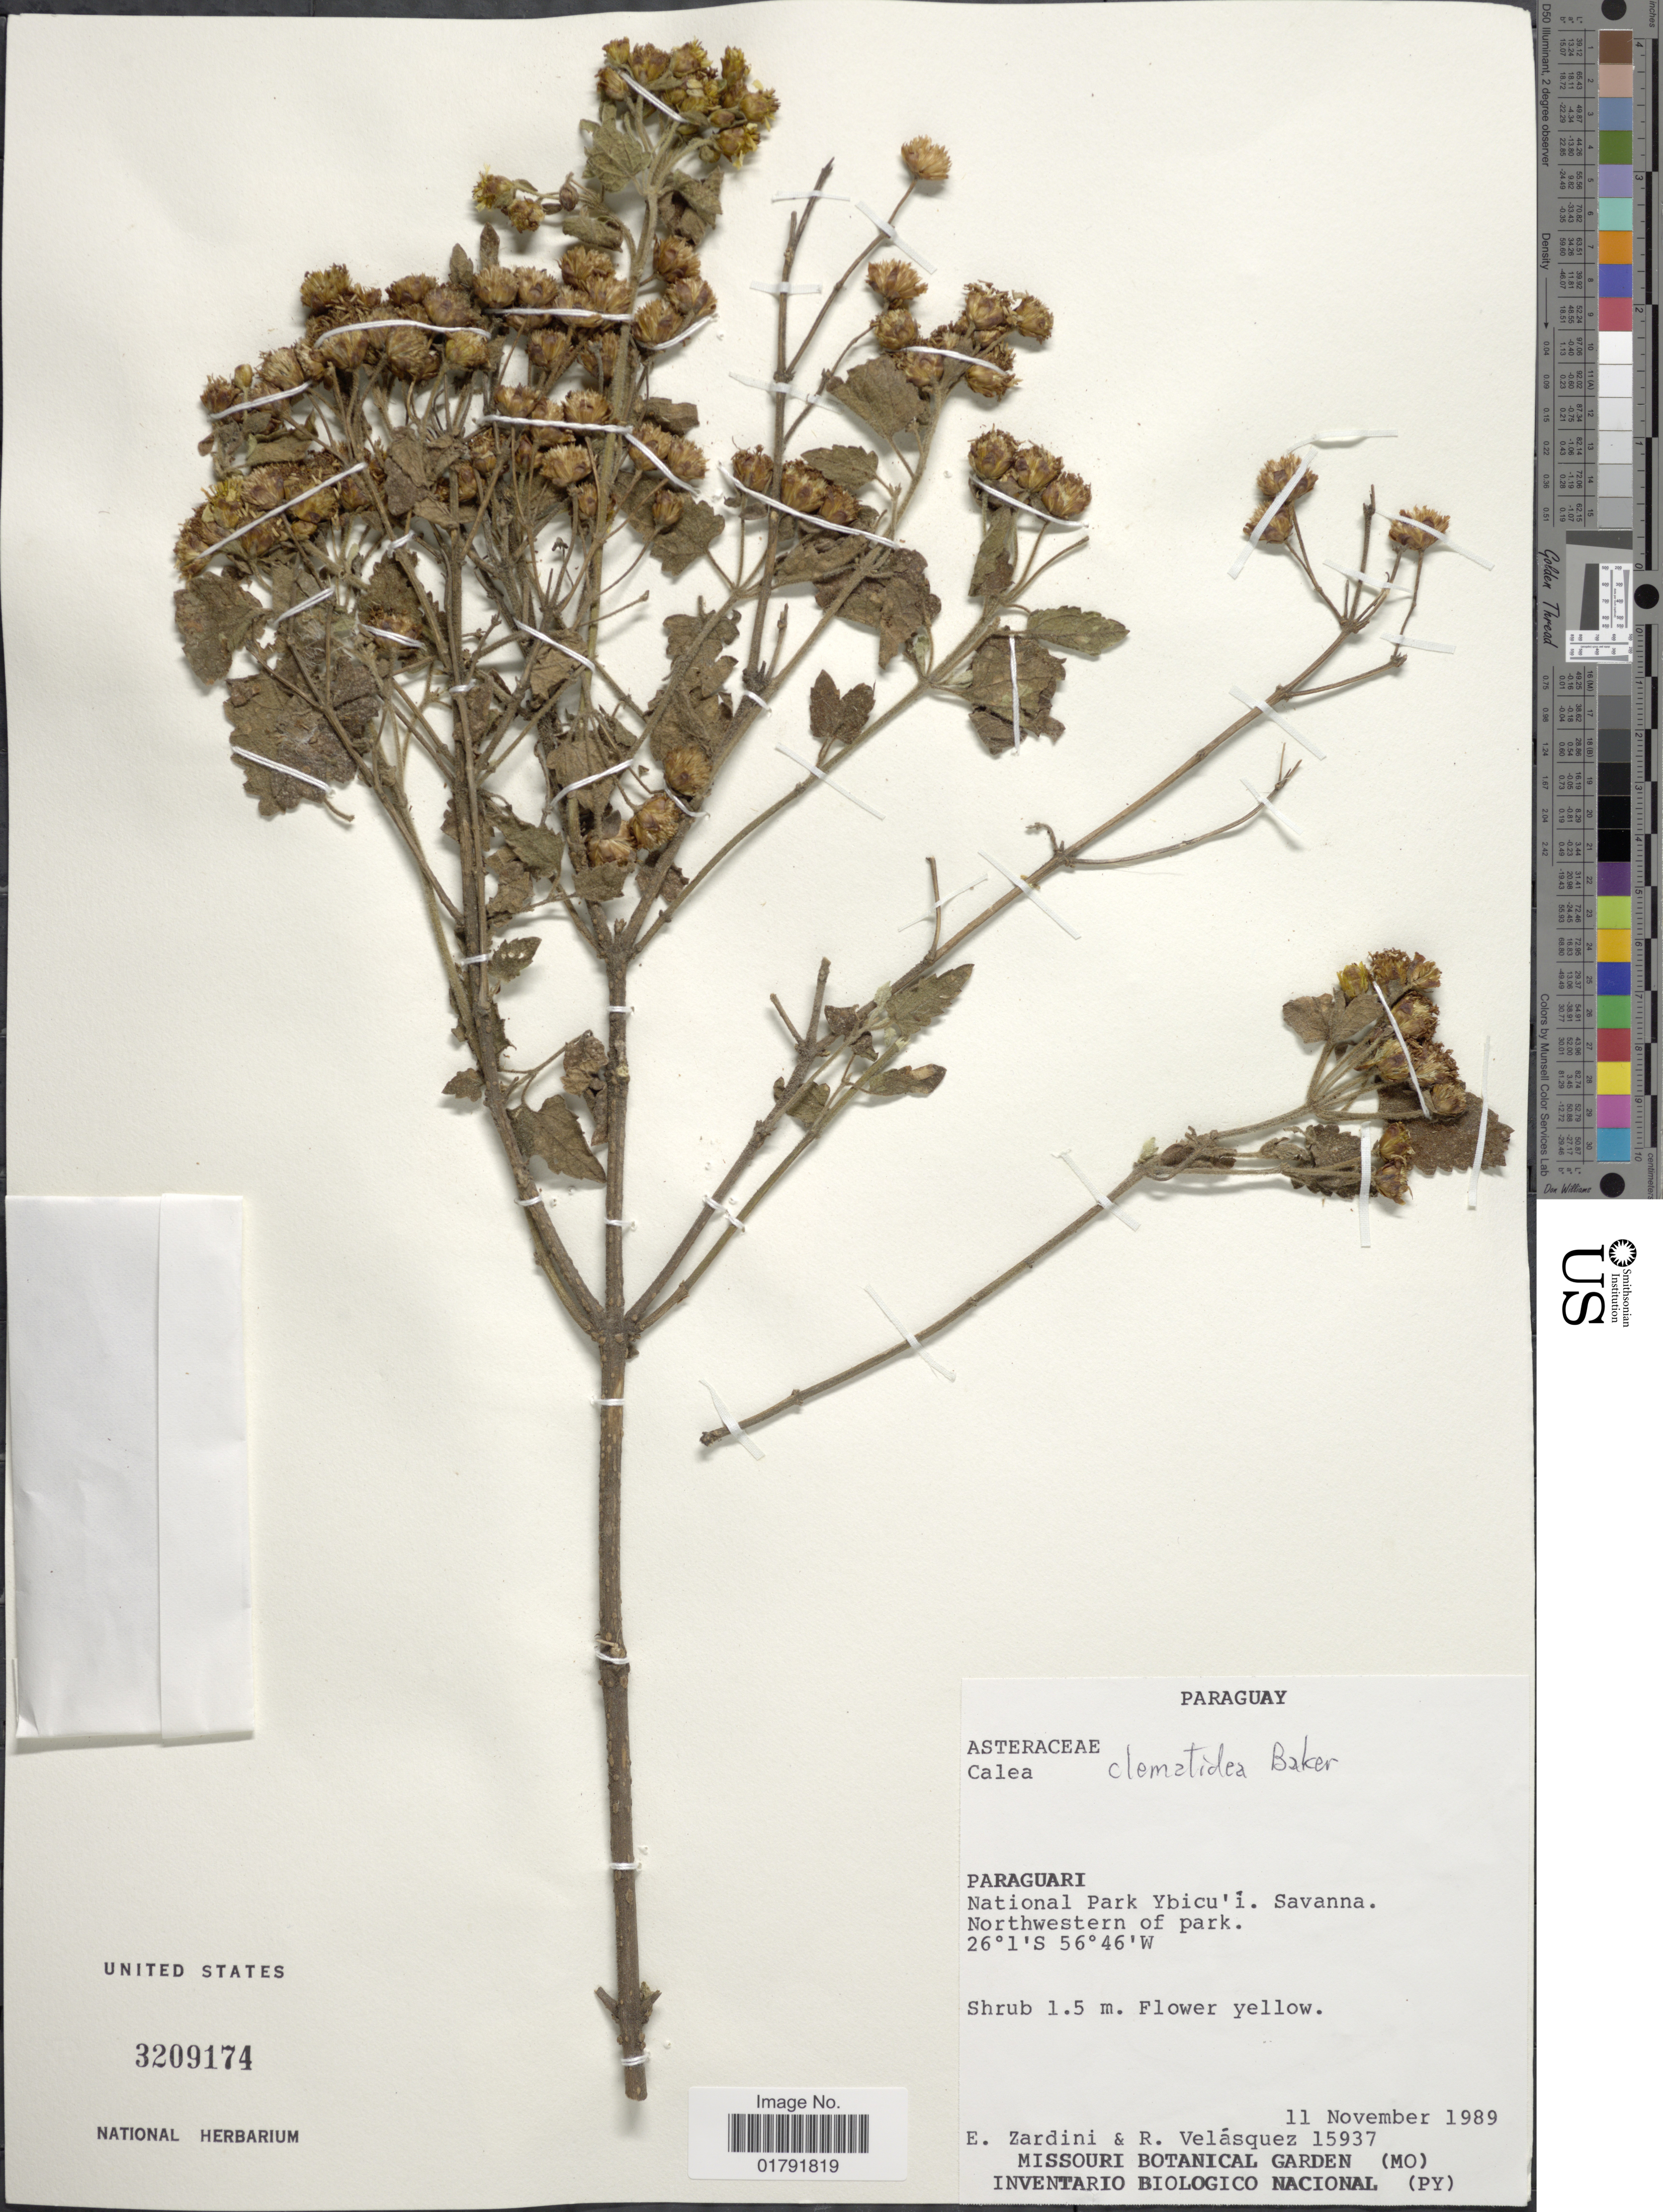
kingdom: Plantae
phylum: Tracheophyta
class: Magnoliopsida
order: Asterales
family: Asteraceae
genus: Calea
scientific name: Calea clematidea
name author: Baker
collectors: E. M. Zardini & R. Velásquez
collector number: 15937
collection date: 1989-11-11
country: Paraguay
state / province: Paraguari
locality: National Park Ybicu'i, savanna, Northwestern of park.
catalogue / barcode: US 3209174